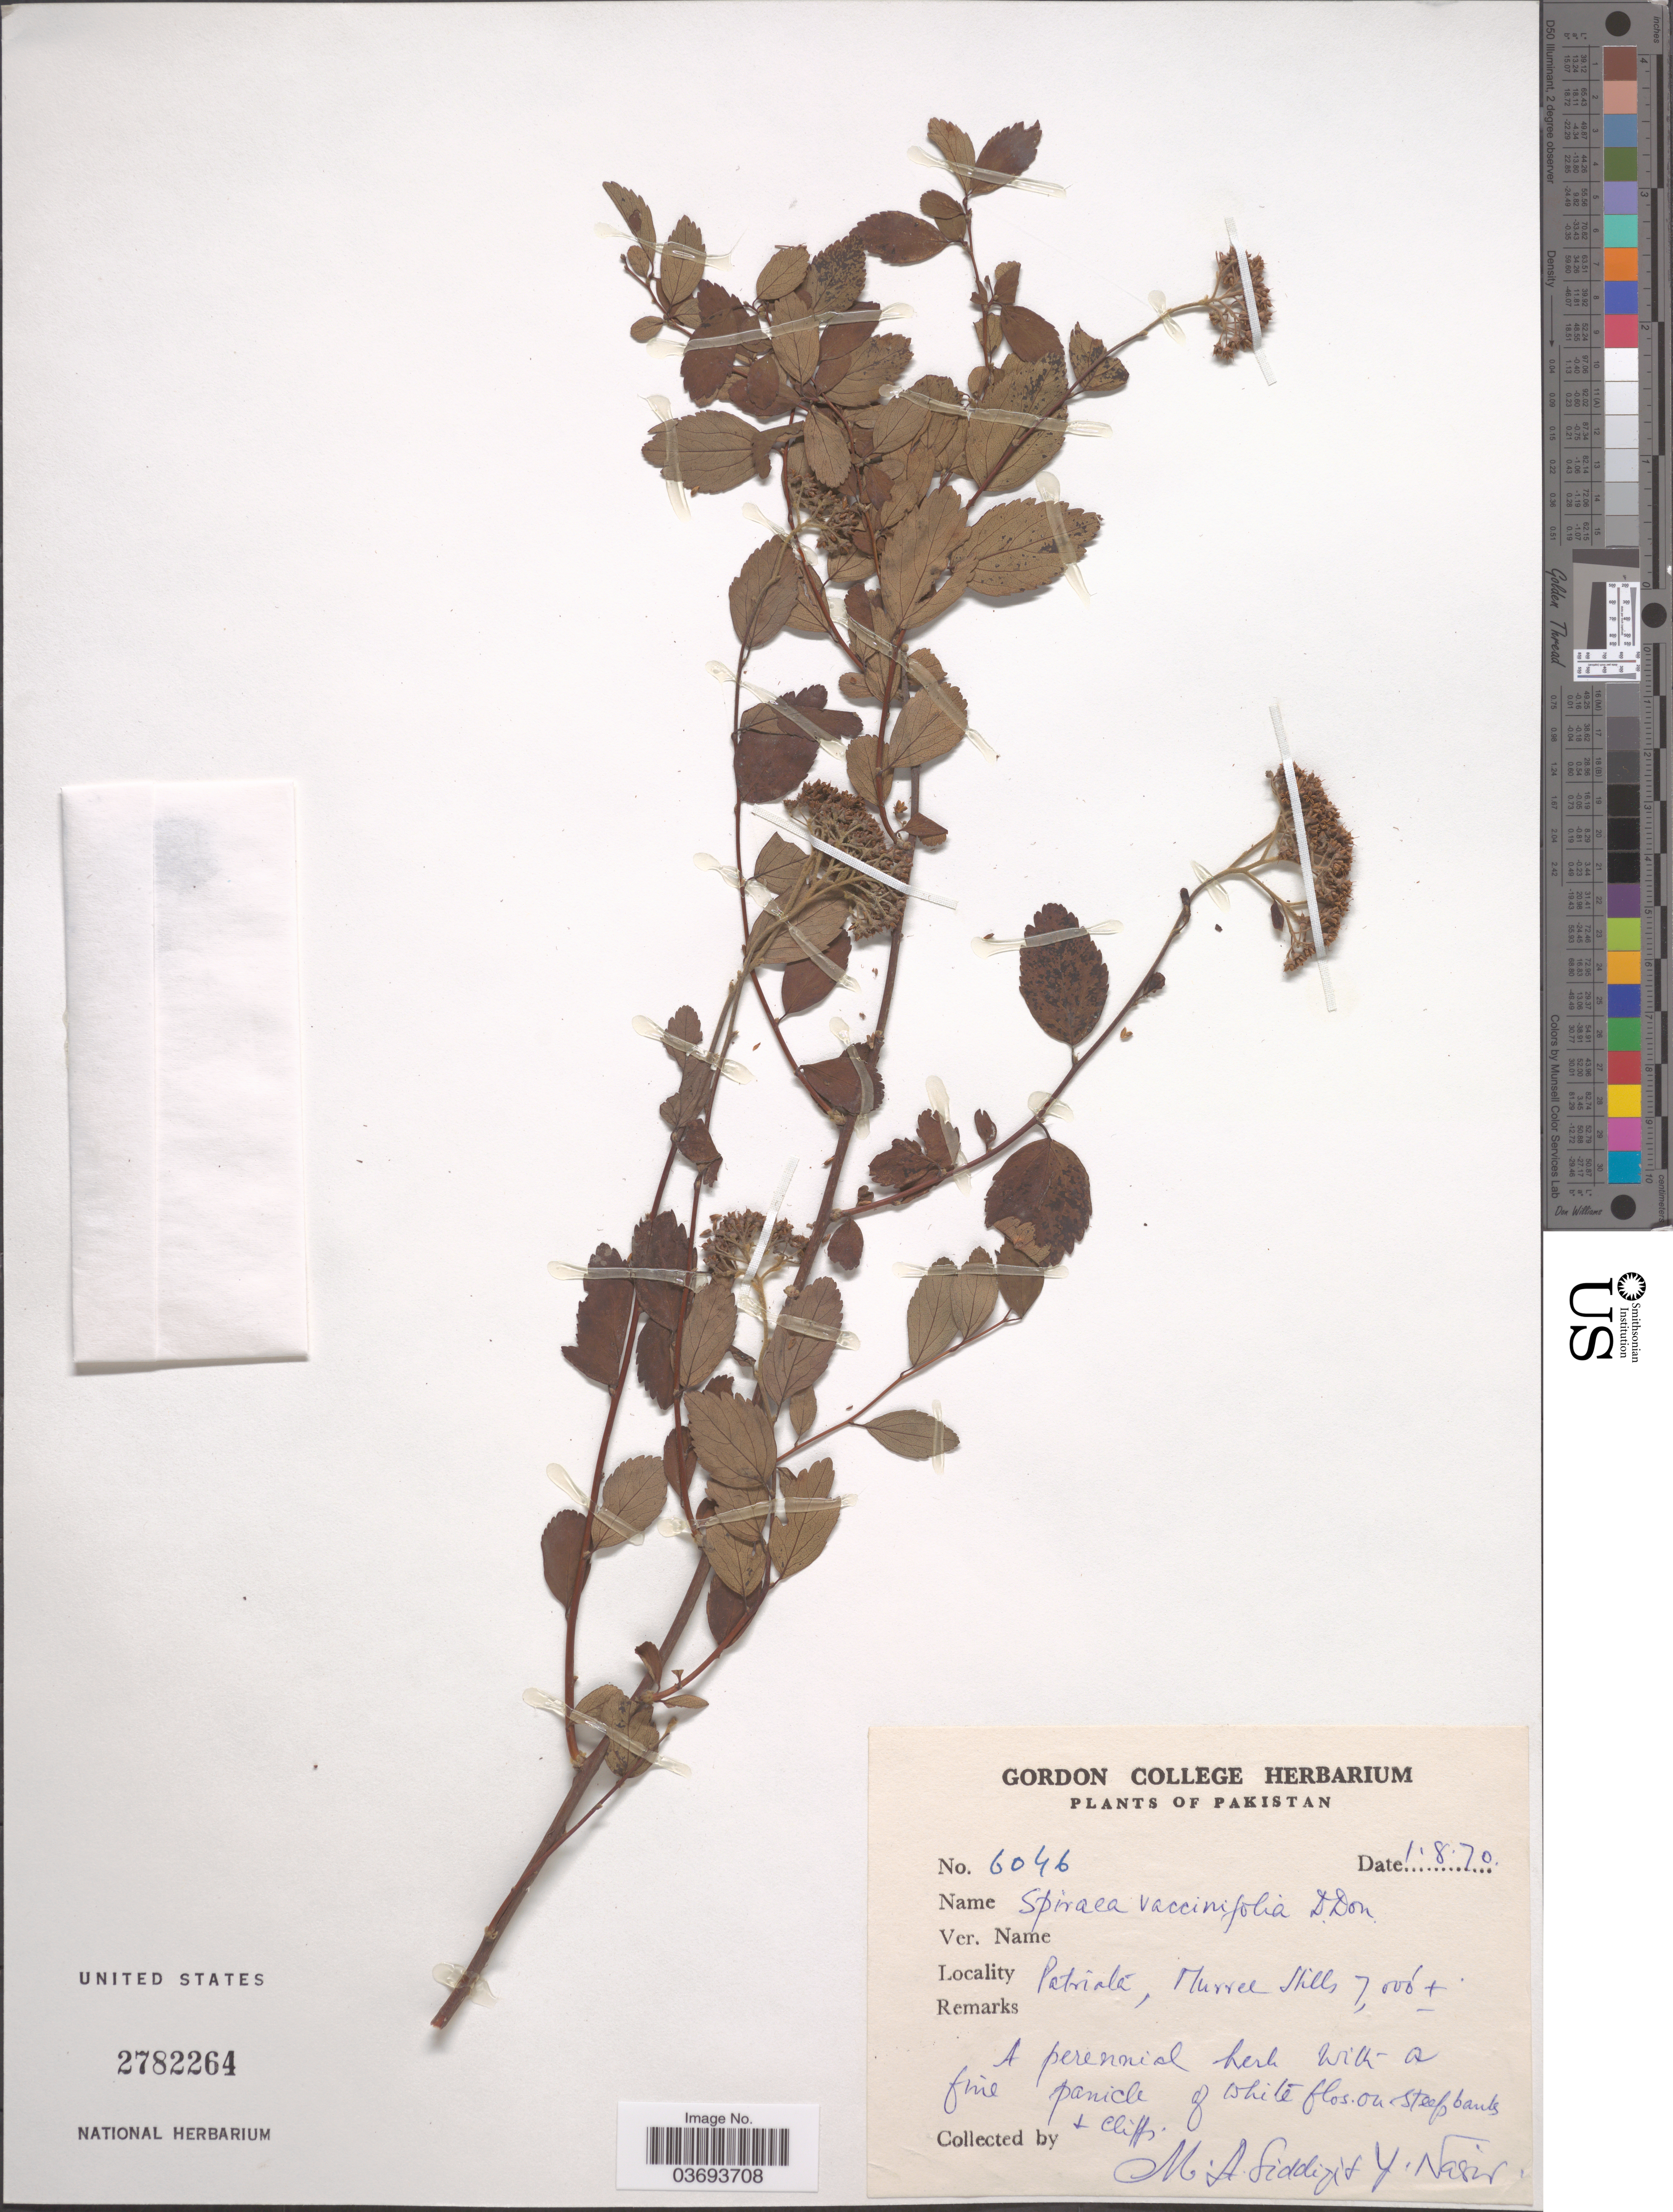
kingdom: Plantae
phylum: Tracheophyta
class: Magnoliopsida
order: Rosales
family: Rosaceae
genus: Spiraea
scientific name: Spiraea vaccinifolia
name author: D. Don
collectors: M. Siddiqi & Y. Nasir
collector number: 6046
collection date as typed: Transcribed d/m/y: 1/8/70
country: Pakistan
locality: Patrialá, Murree Hills.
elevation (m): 2134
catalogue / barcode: US 2782264